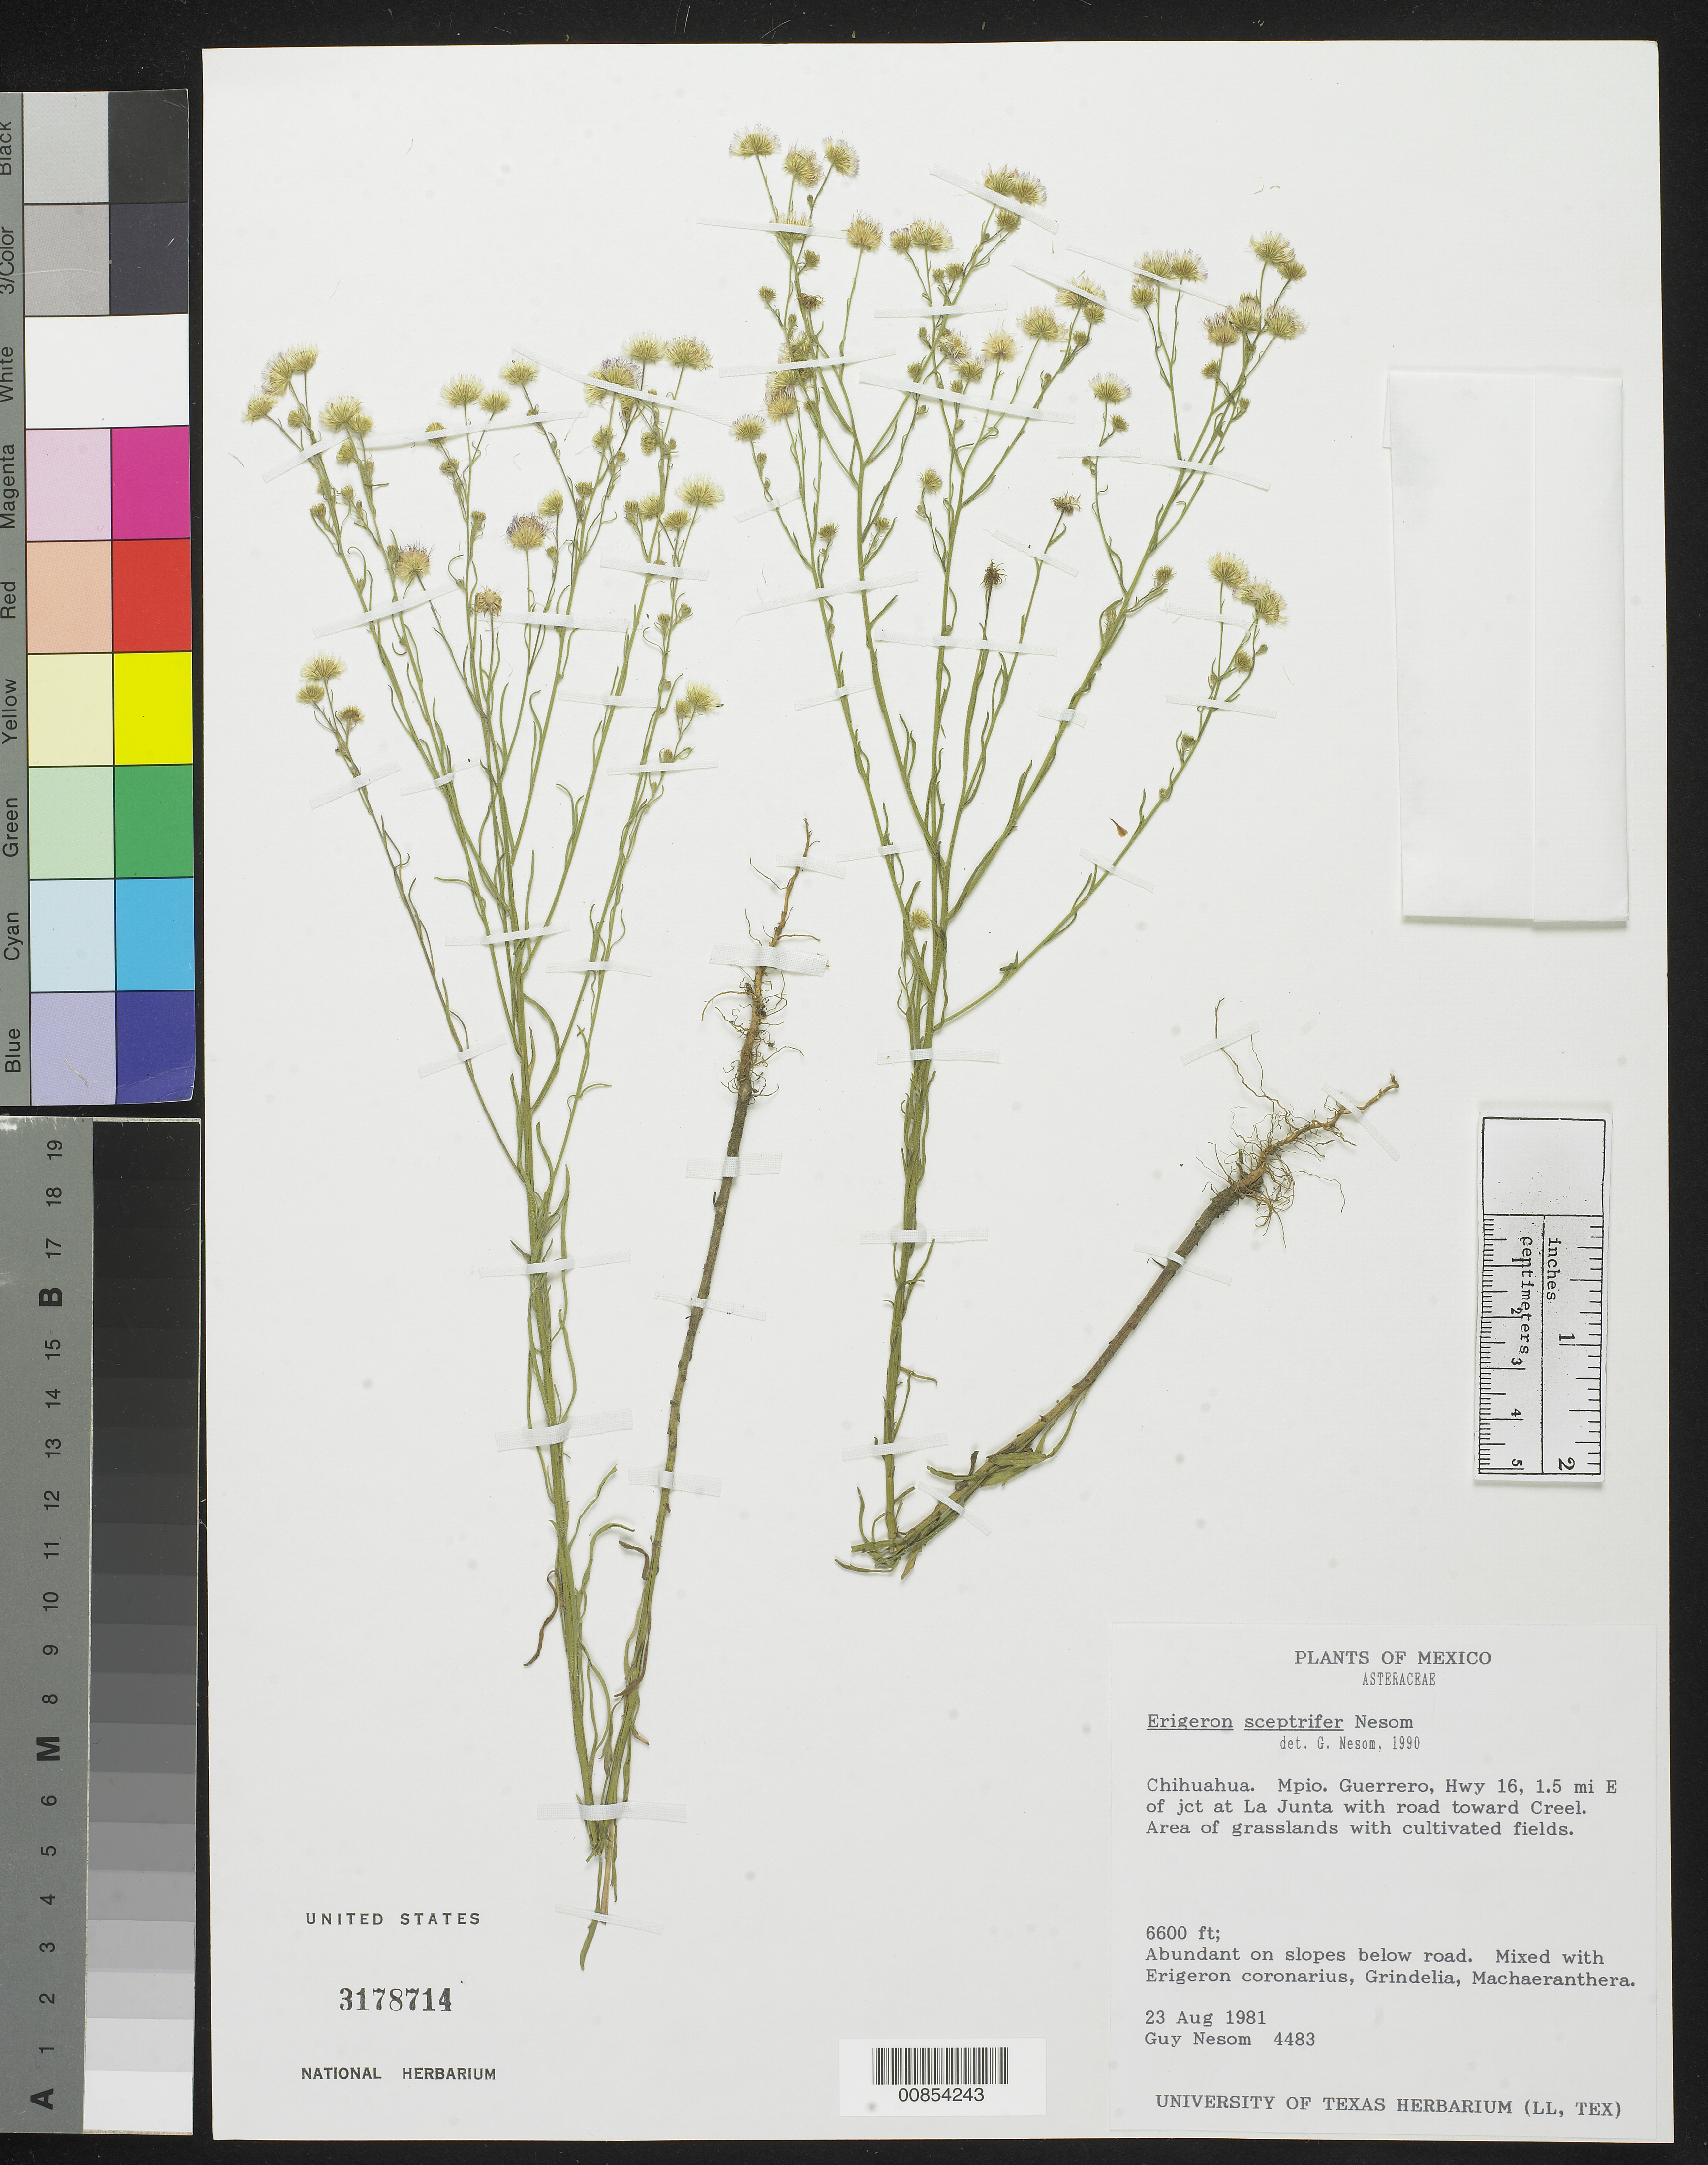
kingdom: Plantae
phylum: Tracheophyta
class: Magnoliopsida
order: Asterales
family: Asteraceae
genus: Erigeron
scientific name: Erigeron sceptrifer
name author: G.L. Nesom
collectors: G. L. Nesom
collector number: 4483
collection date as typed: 23 Aug 1981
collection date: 1981-08-23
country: Mexico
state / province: Chihuahua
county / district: Guerrero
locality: Hwy 16, 1.5 mi E of jct at La Junta with road toward Creel.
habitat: Area of grasslands w/cultivated fields. Abundant on slopes below road. Mixed with E. coronarius, Grindelia, Macheranthera.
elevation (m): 2012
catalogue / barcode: US 3178714